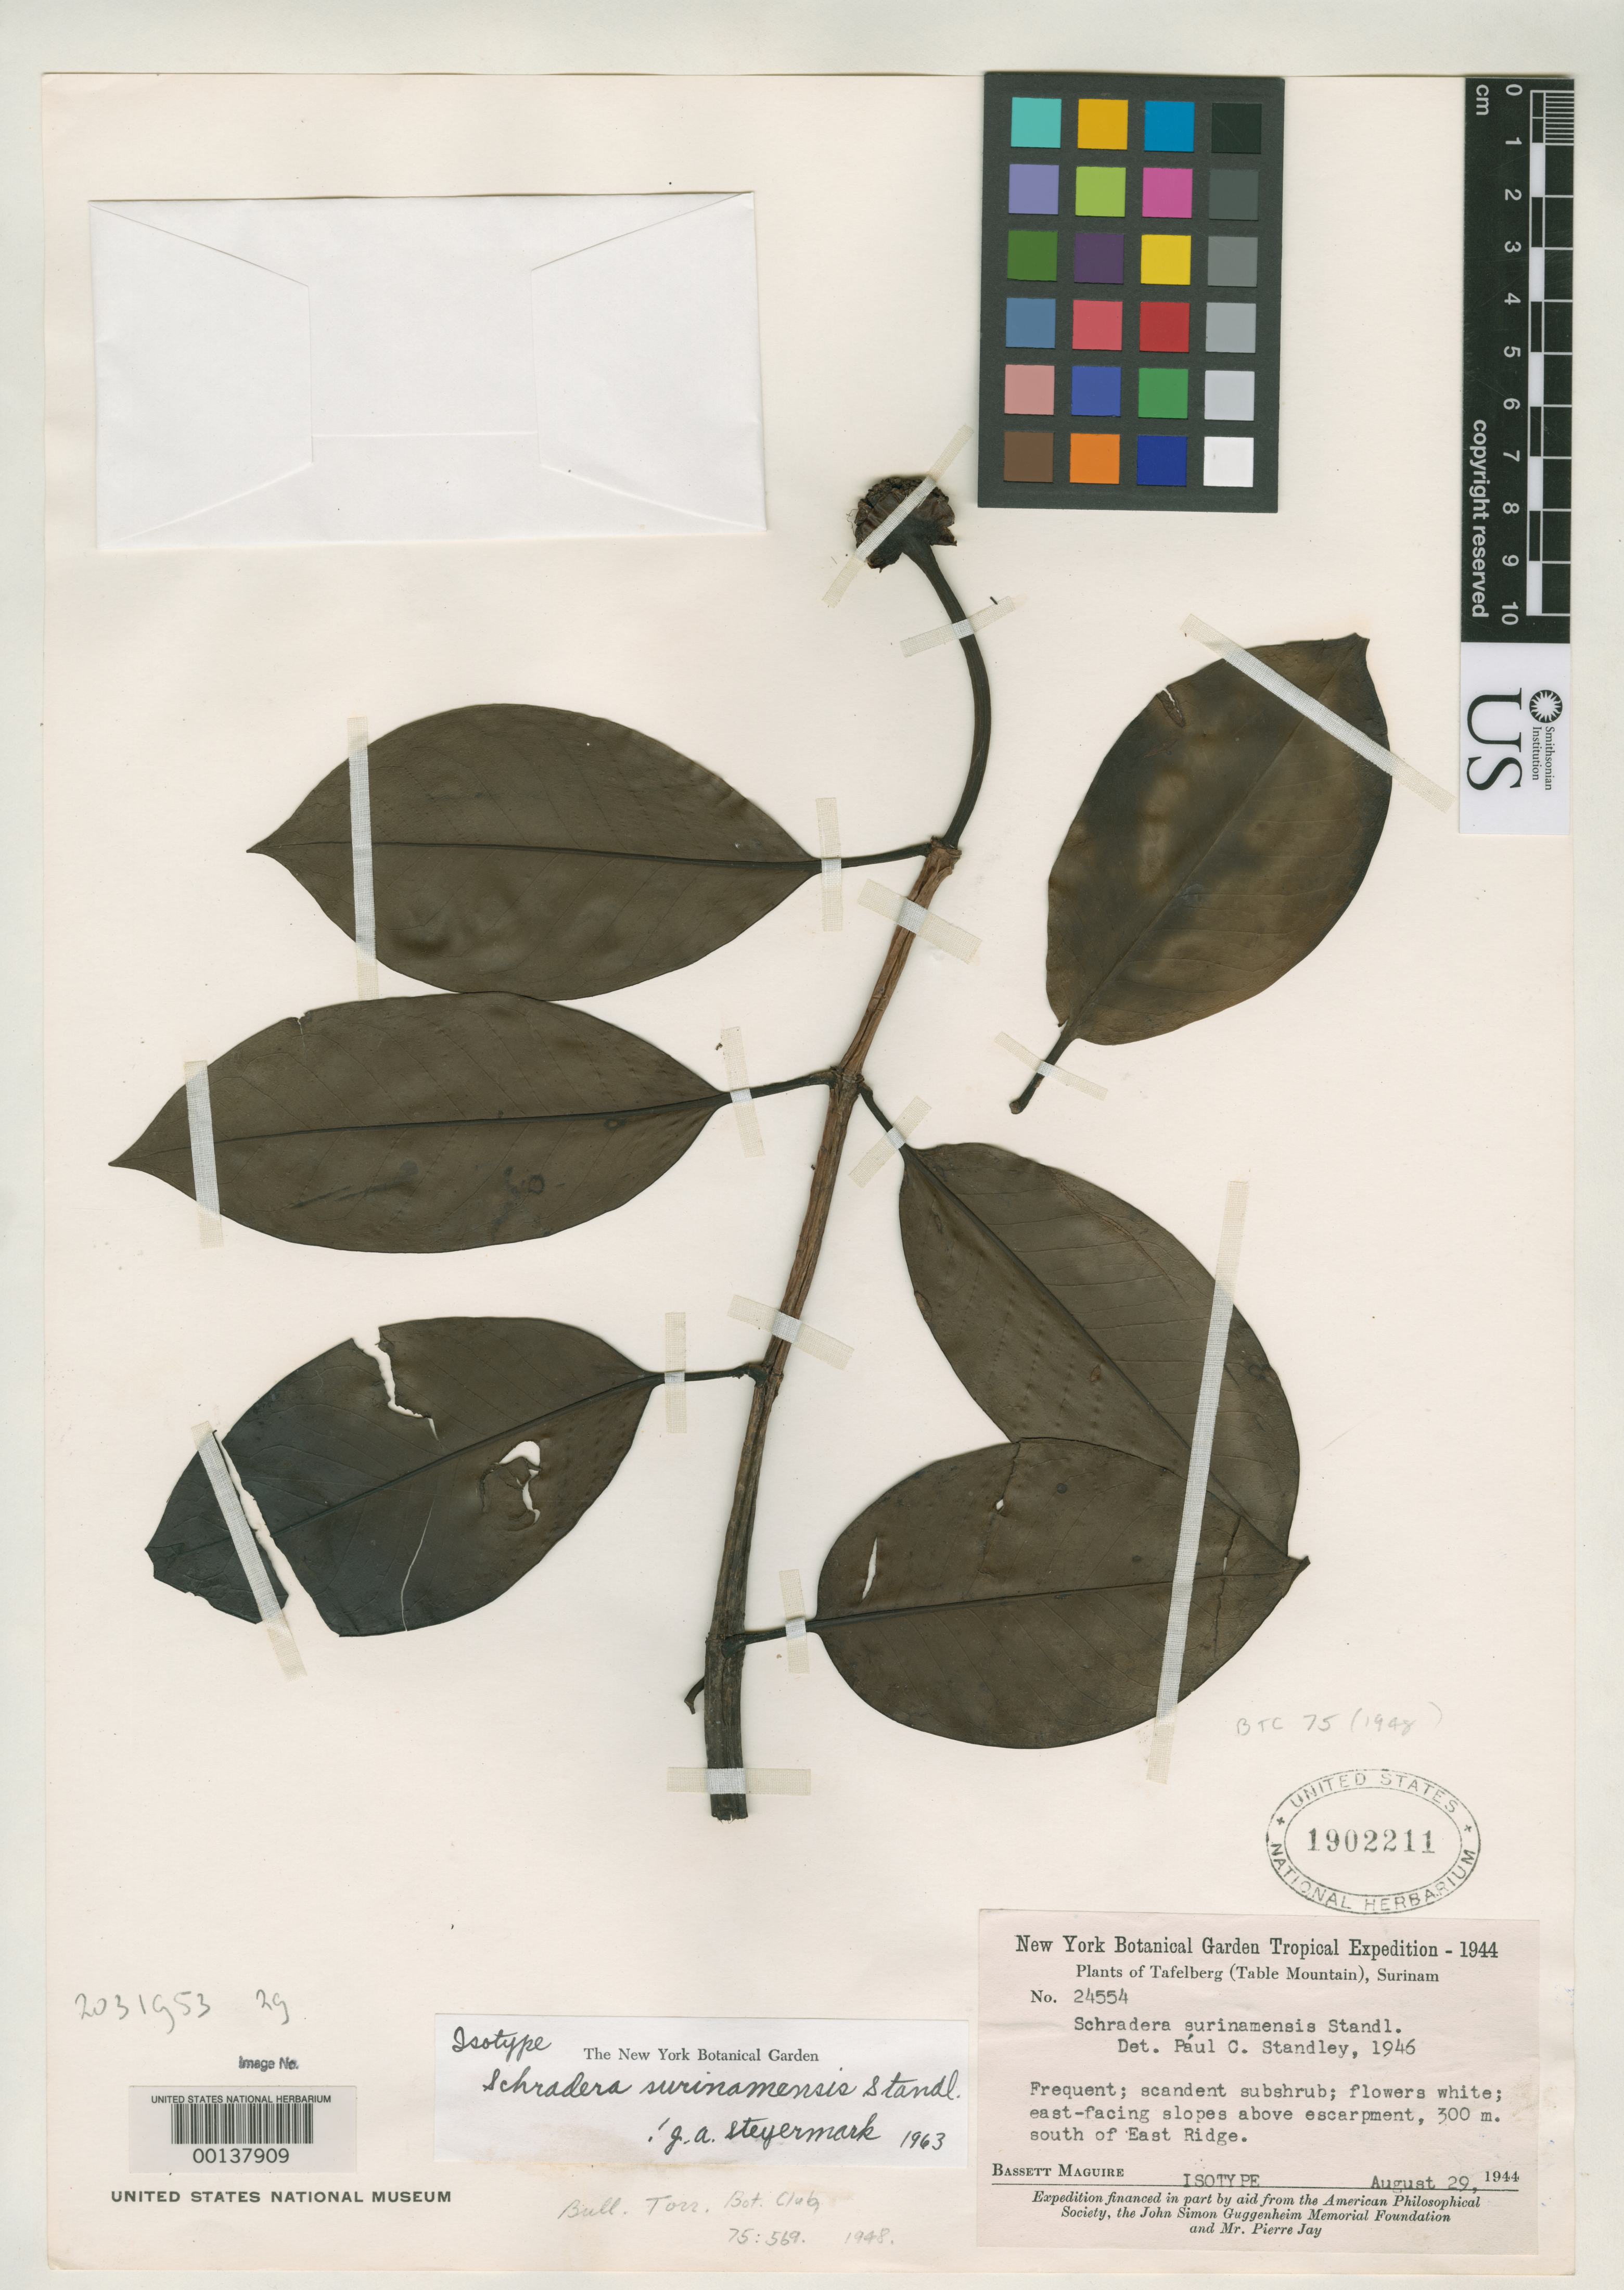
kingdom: Plantae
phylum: Tracheophyta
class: Magnoliopsida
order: Gentianales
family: Rubiaceae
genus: Schradera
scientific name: Schradera surinamensis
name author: Standl.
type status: Isotype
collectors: B. Maguire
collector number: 24554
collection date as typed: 29 Aug 1944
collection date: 1944-08-29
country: Suriname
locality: Tafelberg.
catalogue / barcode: US 1902211